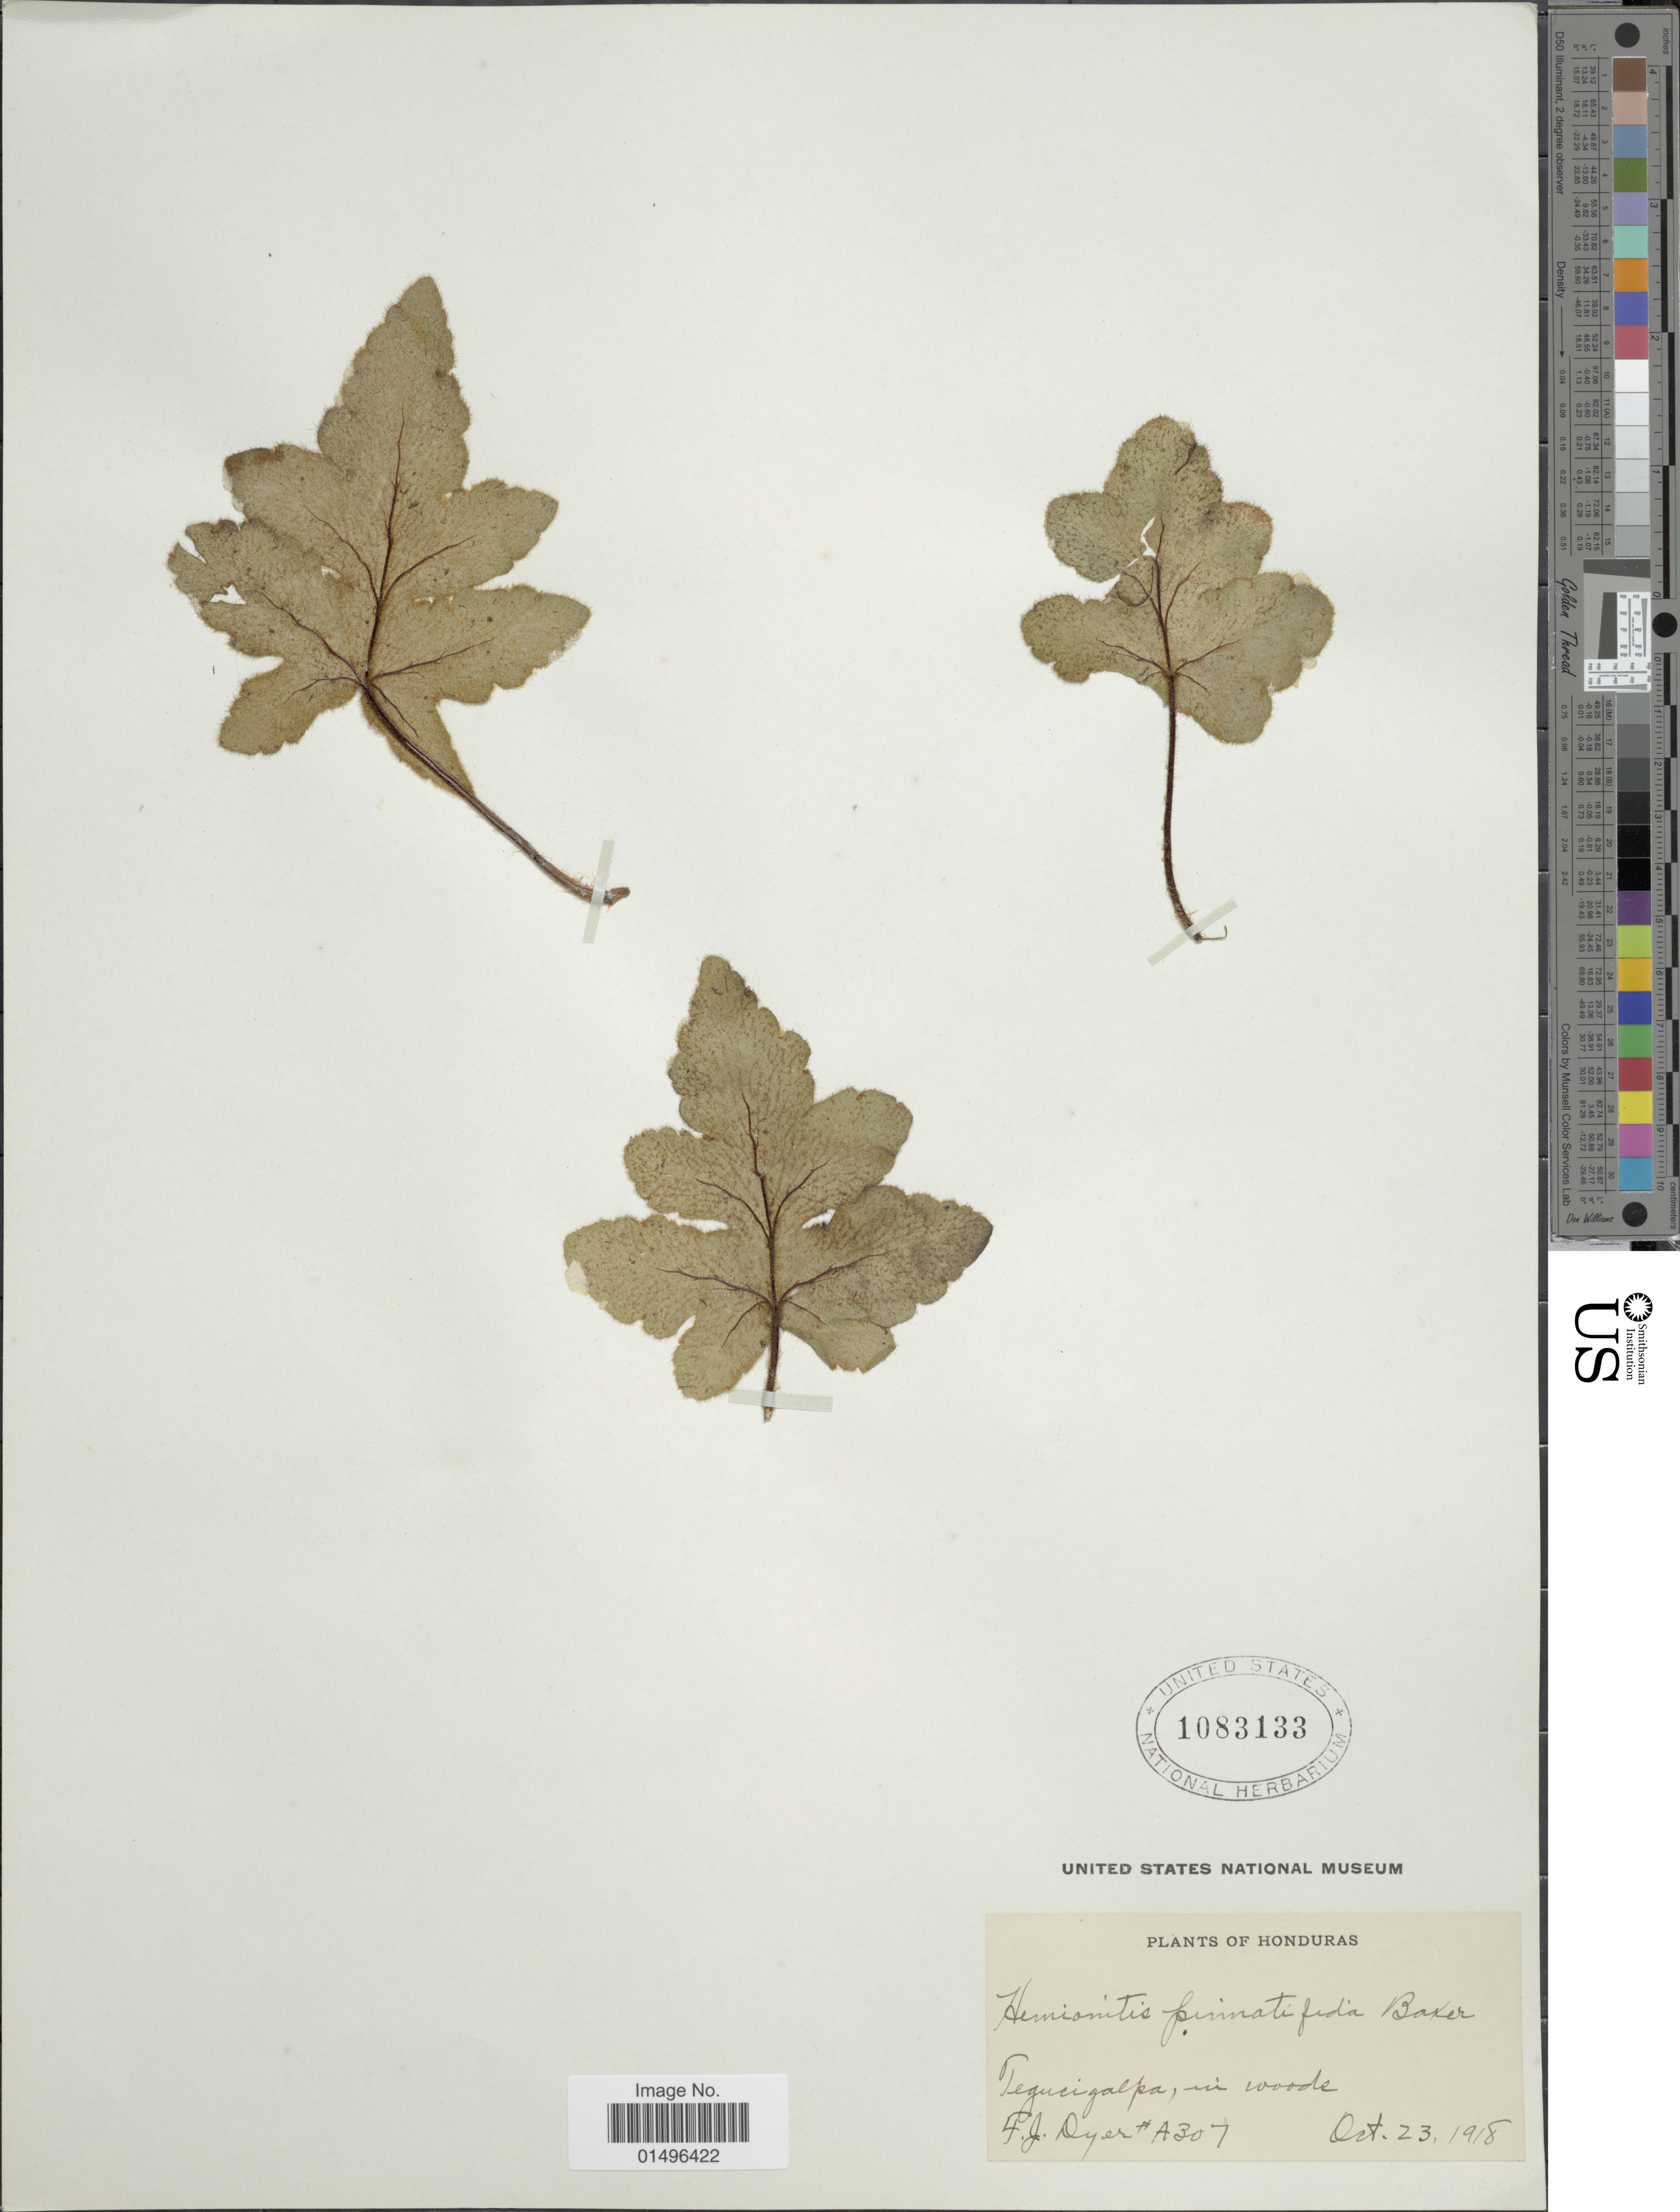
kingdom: Plantae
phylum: Tracheophyta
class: Polypodiopsida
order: Polypodiales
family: Pteridaceae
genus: Hemionitis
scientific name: Hemionitis pinnatifida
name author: Baker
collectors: F. J. Dyer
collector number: A307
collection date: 1918-10-23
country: Honduras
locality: Honduras, Tegucigalpa.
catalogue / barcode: US 1083133